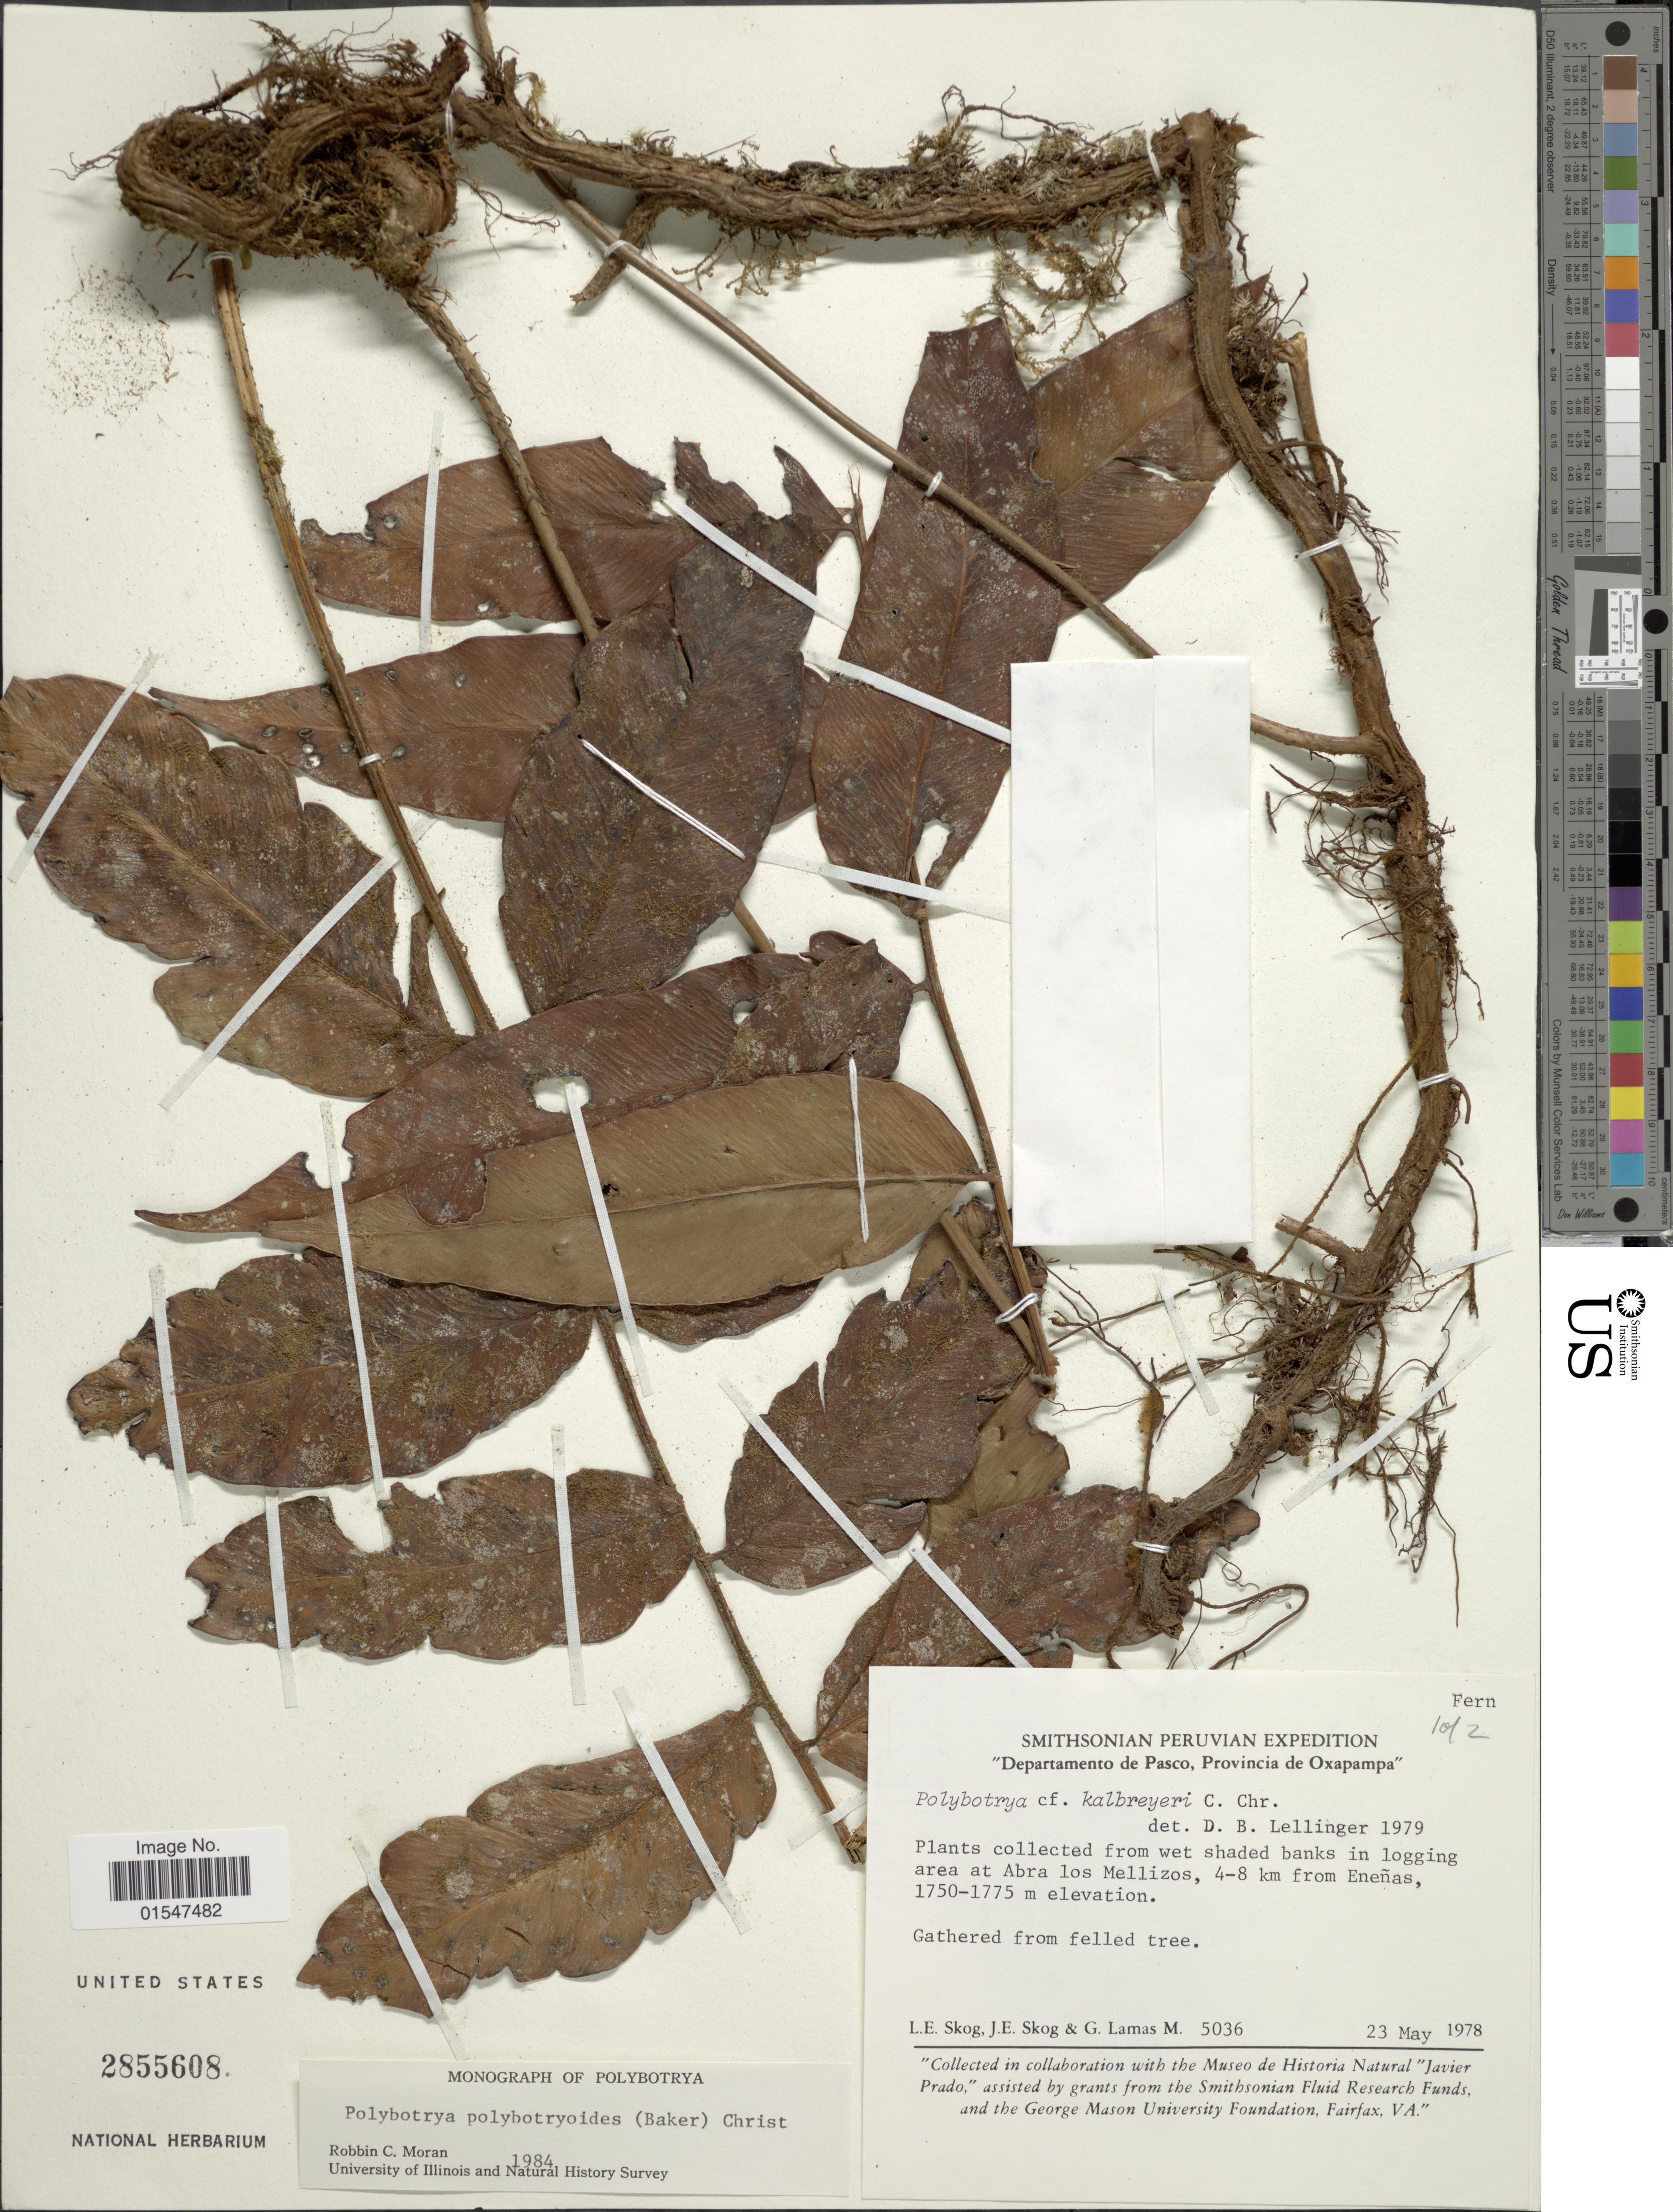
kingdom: Plantae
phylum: Tracheophyta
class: Polypodiopsida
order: Polypodiales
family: Dryopteridaceae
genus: Polybotrya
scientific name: Polybotrya polybotryoides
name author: (Baker) Christ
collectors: L. E. Skog, J. E. Skog & G. Lamas M.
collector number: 5036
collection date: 1978-05-23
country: Peru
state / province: Pasco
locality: Provincia de Oxapampa, in logging area at Abra los Mellizos, 4- 8 km from Eneñas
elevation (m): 1750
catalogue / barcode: US 2855608